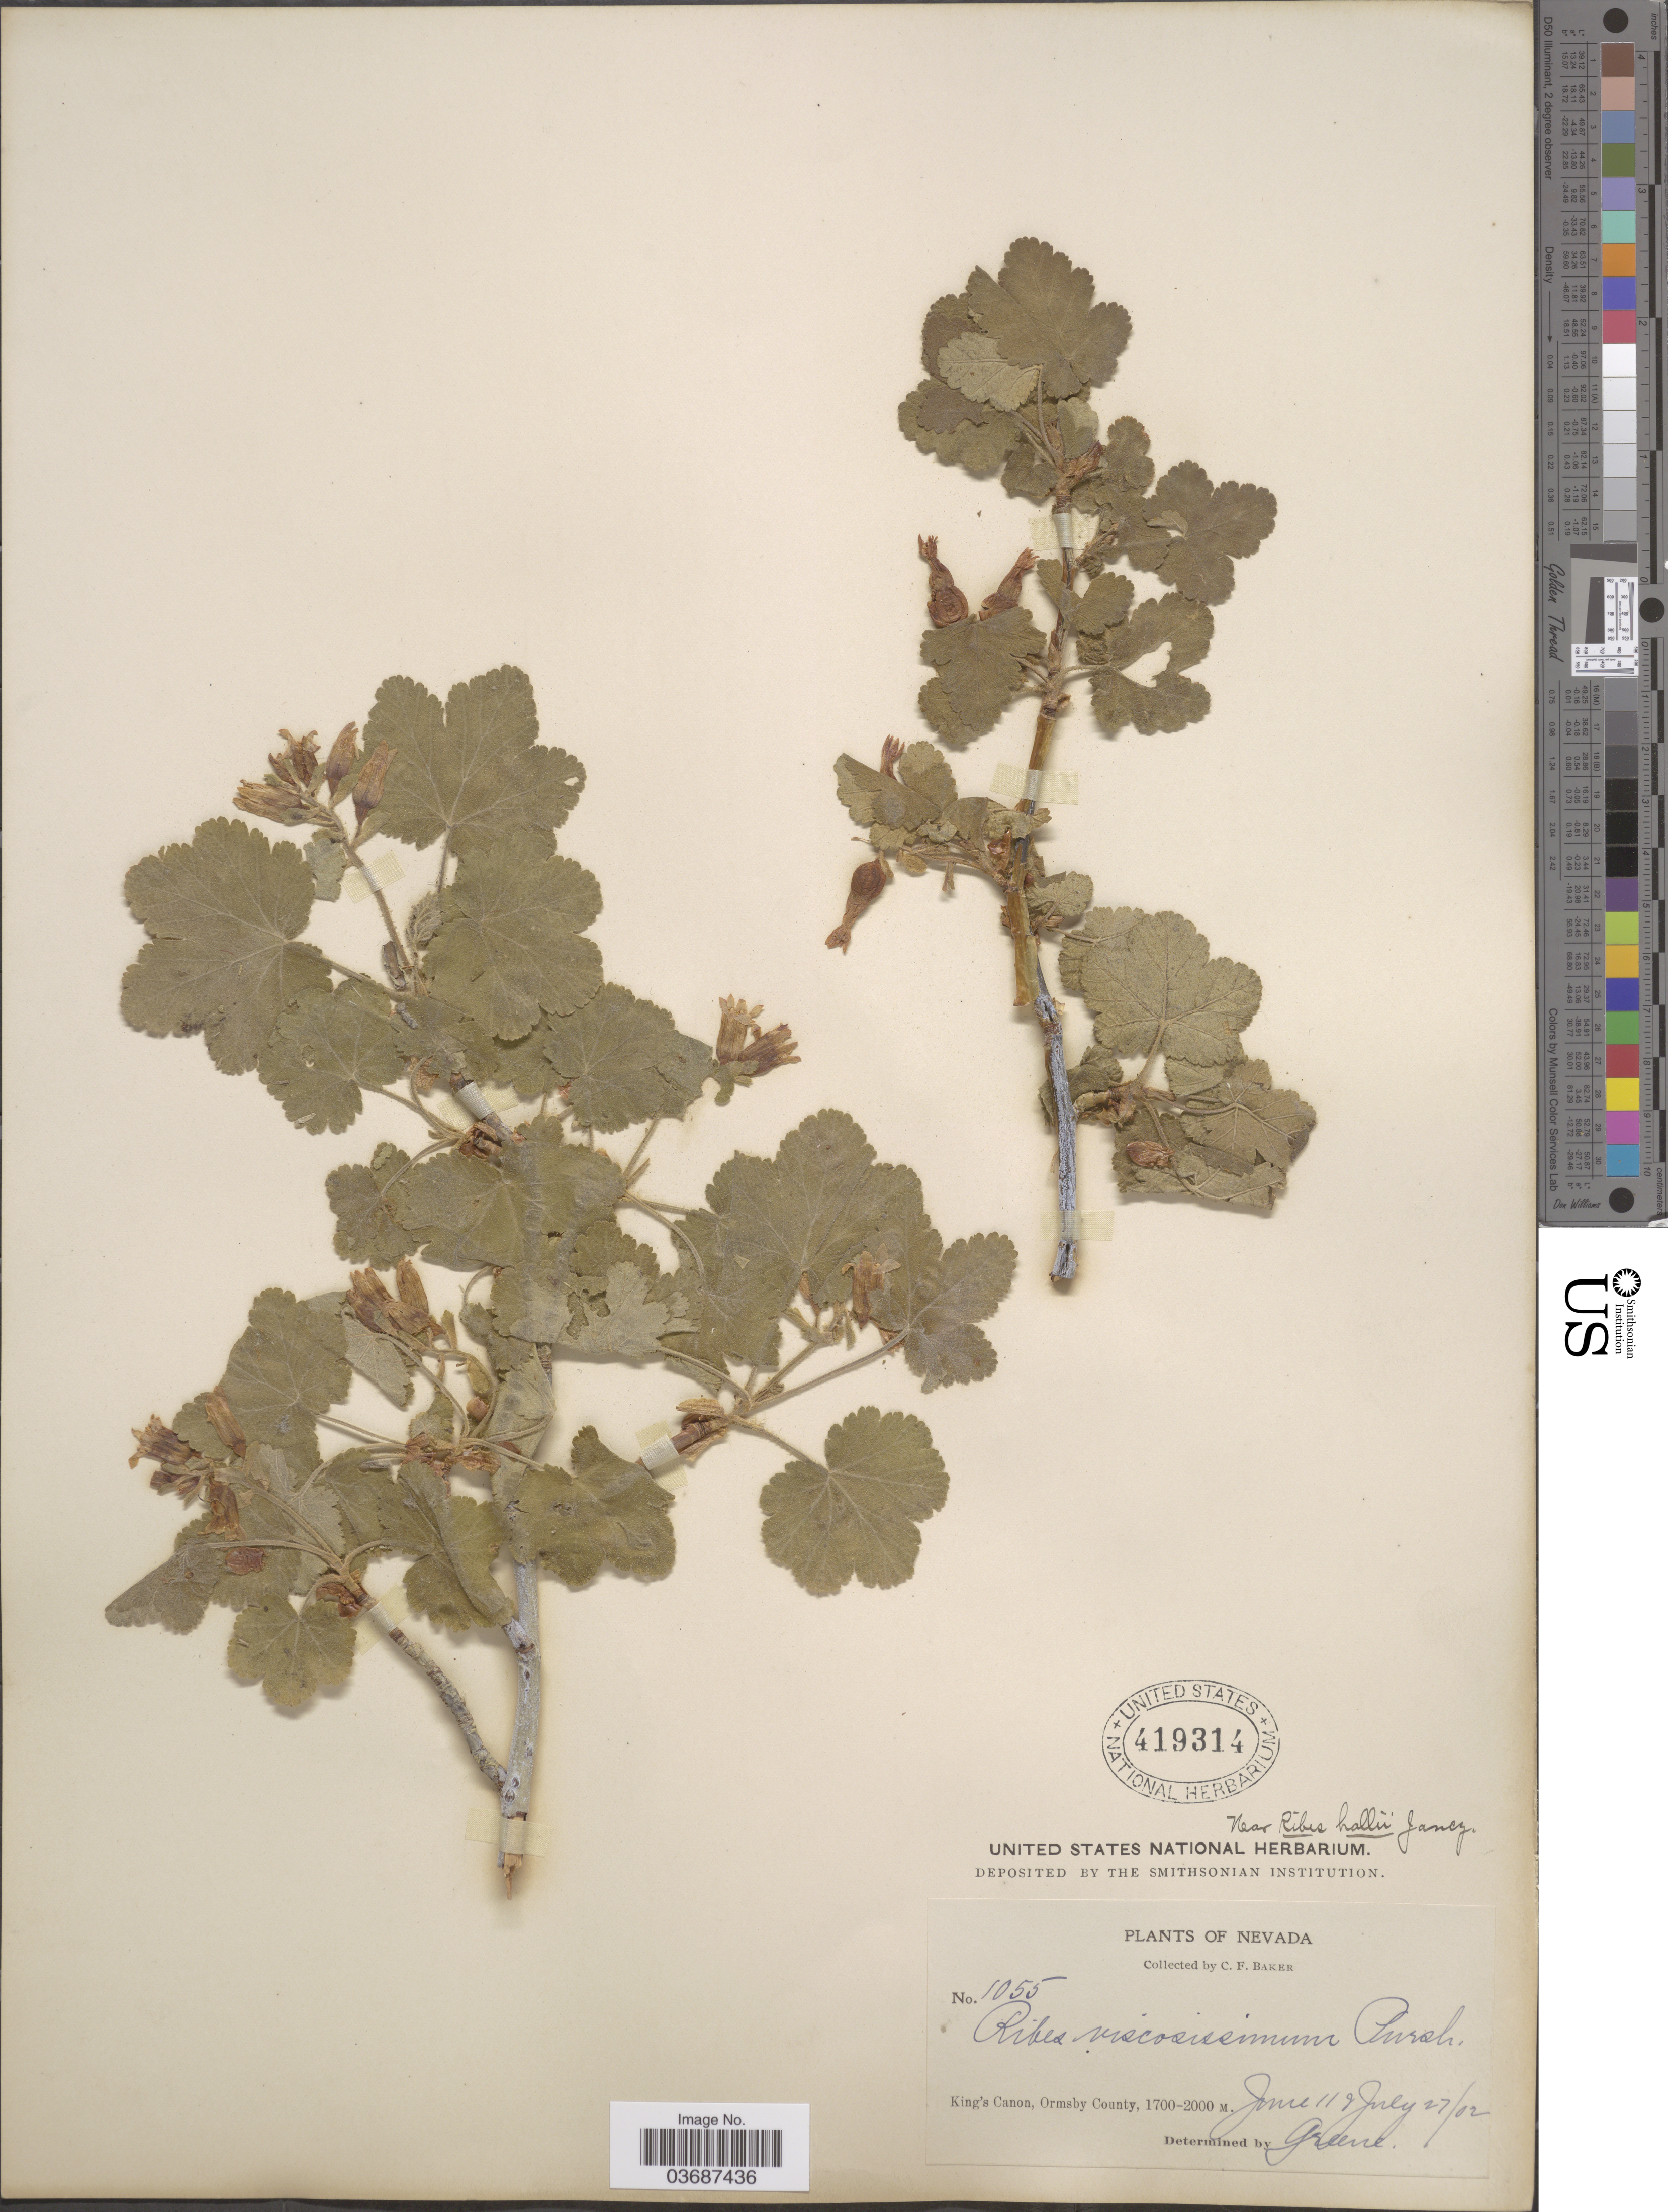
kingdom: Plantae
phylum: Tracheophyta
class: Magnoliopsida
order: Saxifragales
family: Grossulariaceae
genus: Ribes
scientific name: Ribes hallii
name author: Jancz.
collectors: C. F. Baker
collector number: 1055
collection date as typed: Transcribed d/m/y: 11/6/2 to 27/7/2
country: United States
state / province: Nevada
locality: King's Canon, Ormsby County.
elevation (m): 1700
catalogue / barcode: US 419314